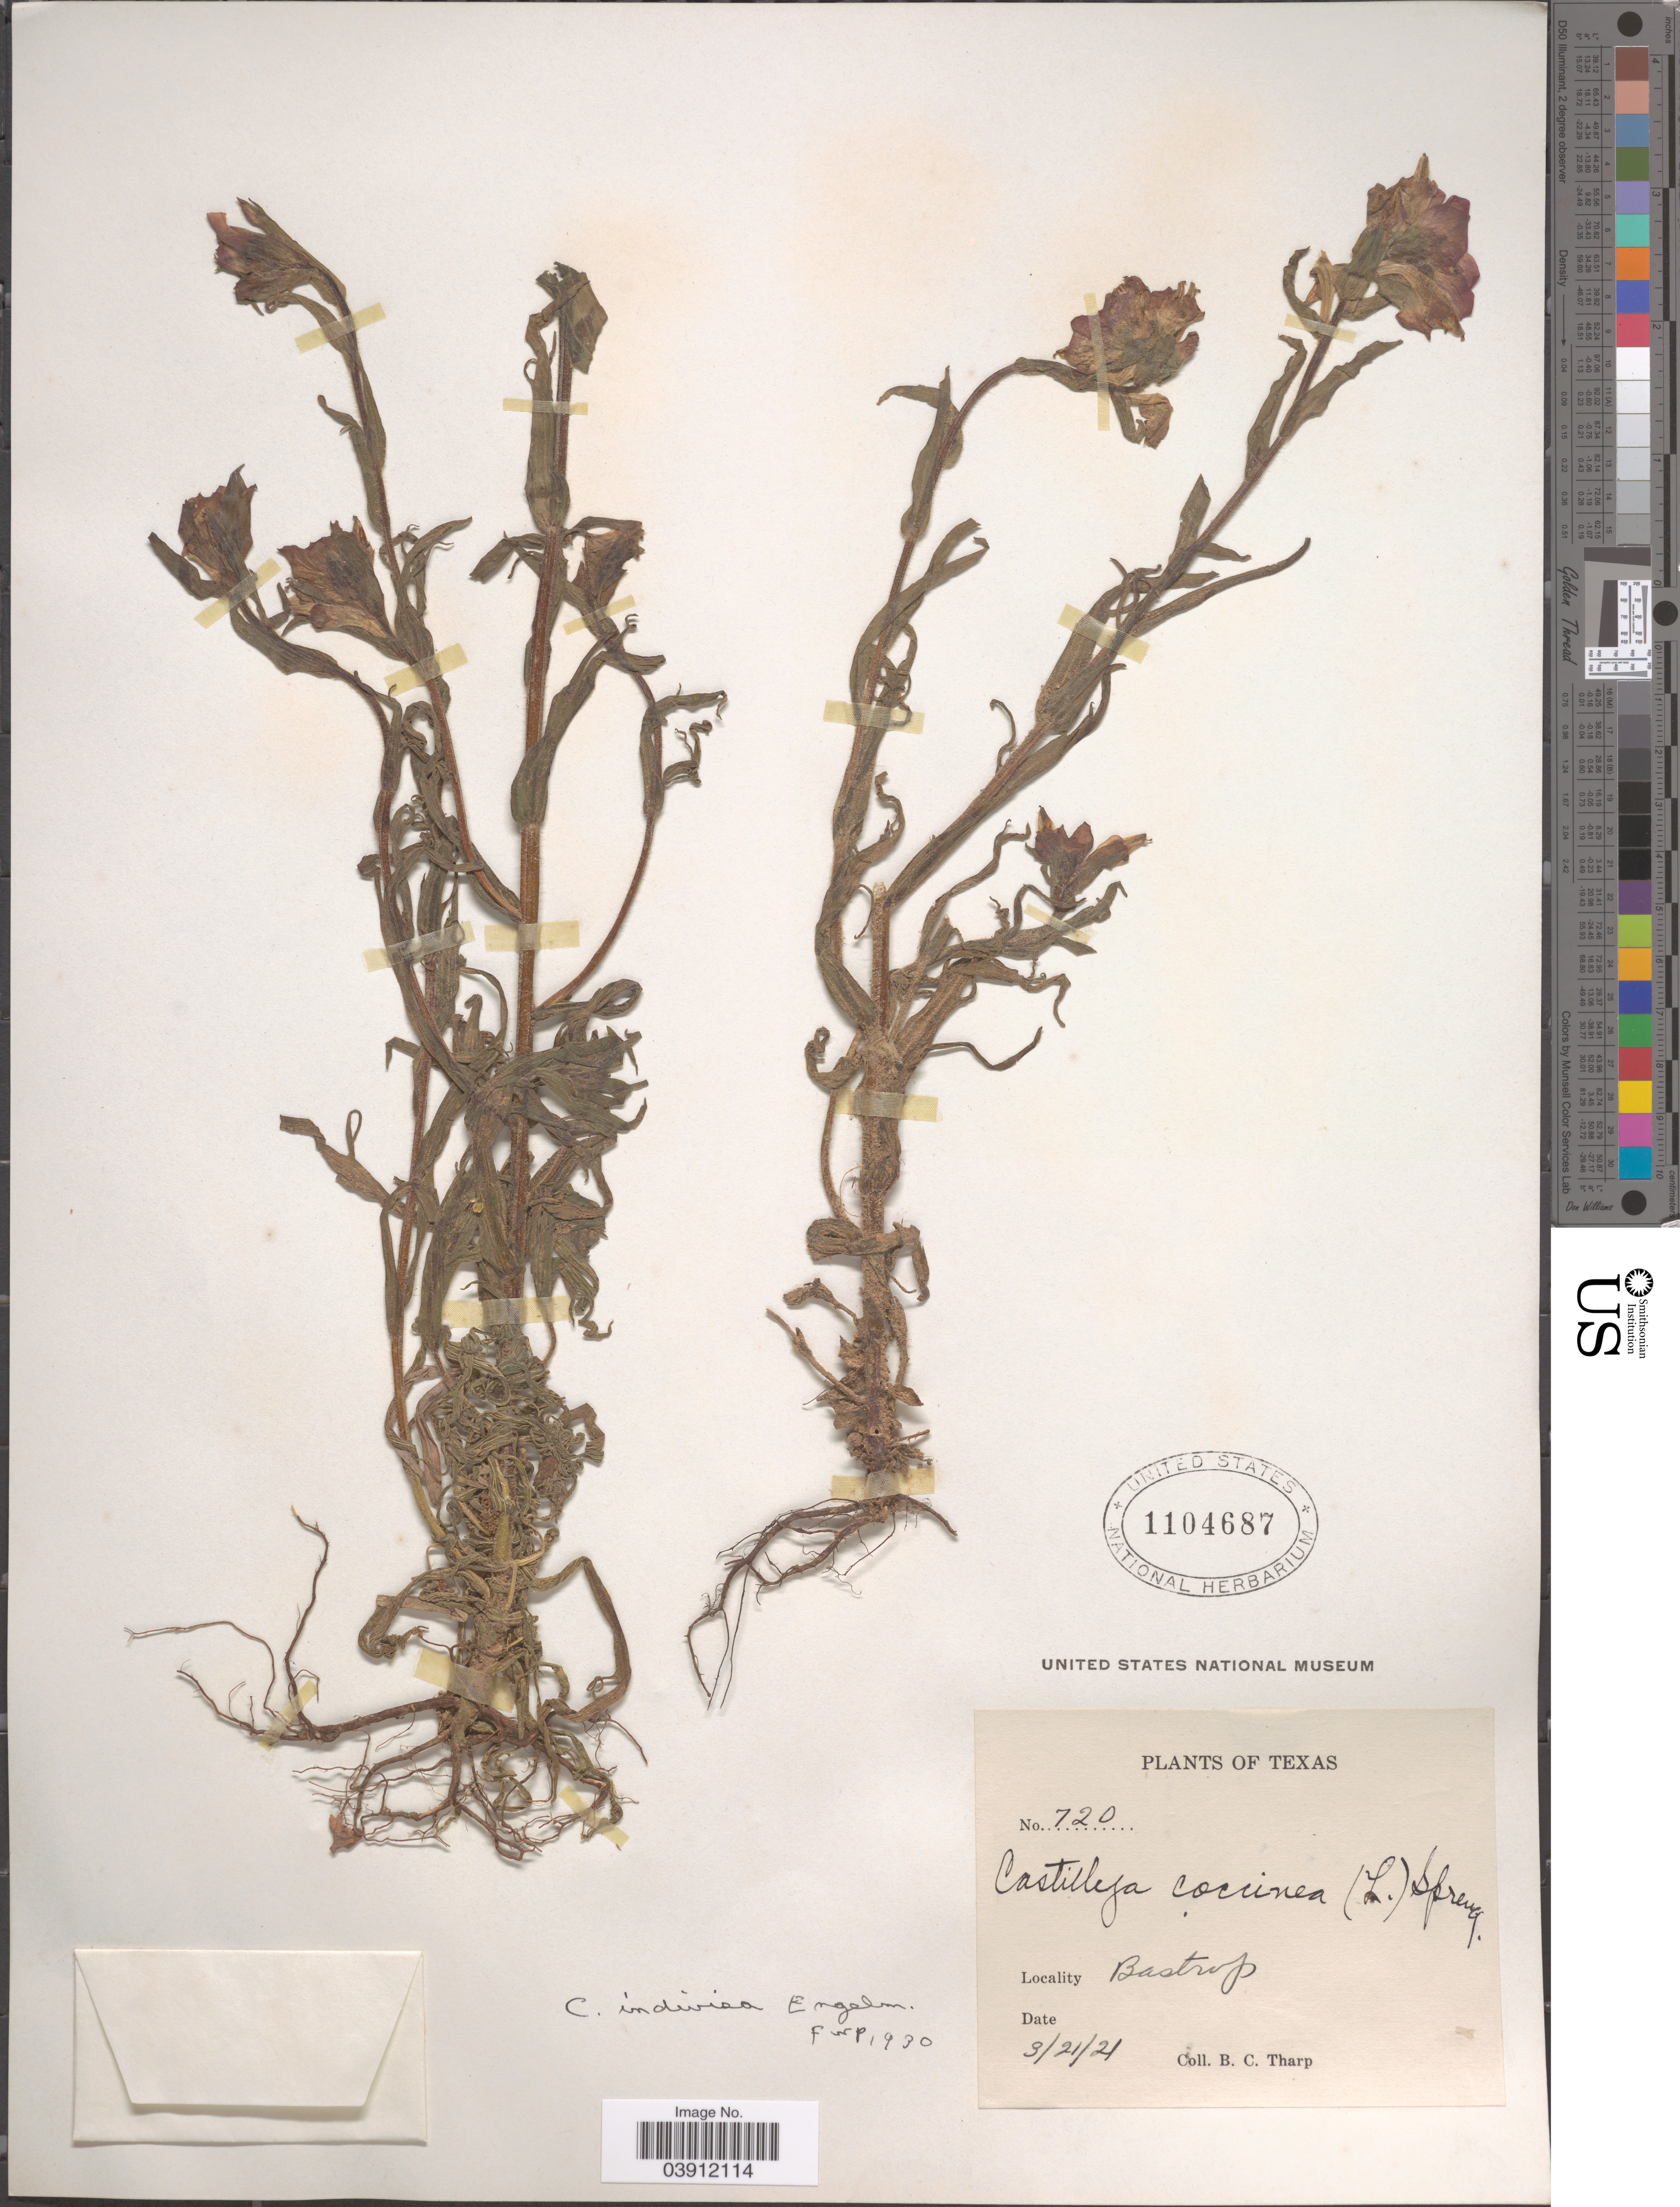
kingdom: Plantae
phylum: Tracheophyta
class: Magnoliopsida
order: Lamiales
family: Orobanchaceae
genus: Castilleja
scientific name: Castilleja indivisa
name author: Engelm. in Engelm. & A. Gray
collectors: B. C. Tharp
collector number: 720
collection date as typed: Transcribed d/m/y: 21/3/21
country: United States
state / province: Texas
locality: Bastrop.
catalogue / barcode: US 1104687